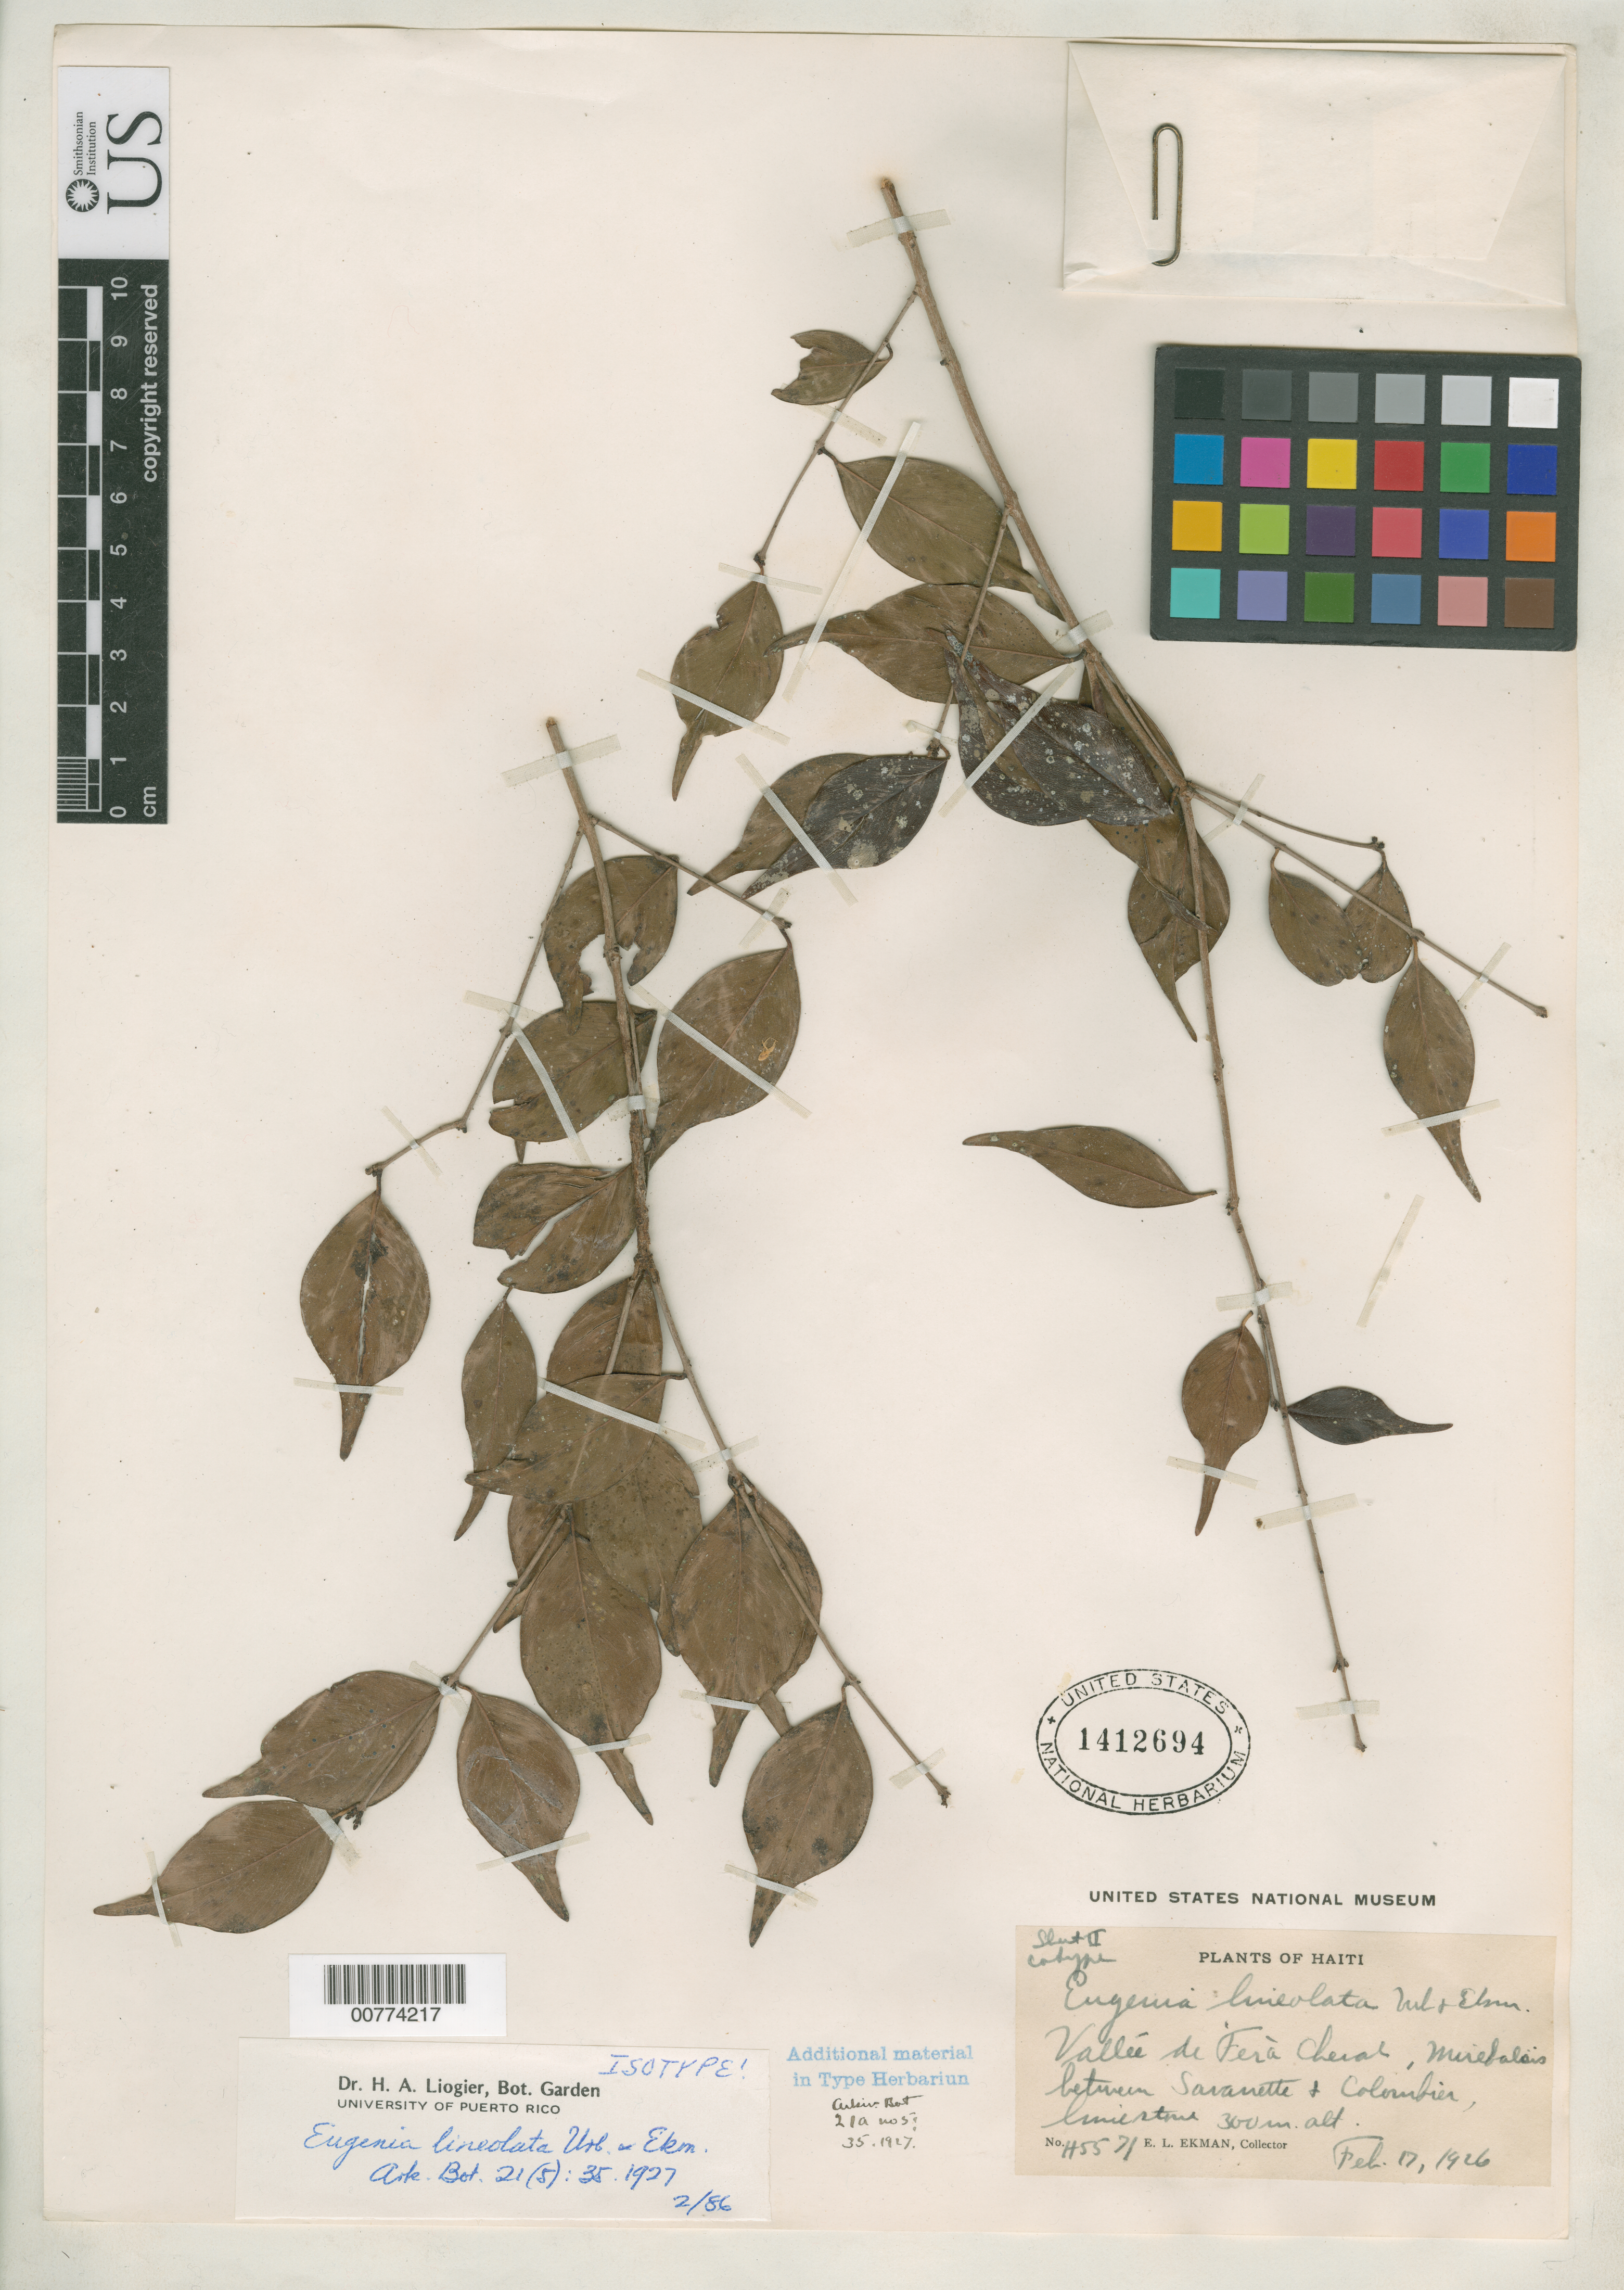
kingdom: Plantae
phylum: Tracheophyta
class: Magnoliopsida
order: Myrtales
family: Myrtaceae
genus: Eugenia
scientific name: Eugenia lineolata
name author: Urb. & Ekman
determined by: Liogier, Alain H.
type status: Isotype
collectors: E. L. Ekman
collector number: H 5571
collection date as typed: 17 Feb 1926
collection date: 1926-02-17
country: Haiti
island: Hispaniola Island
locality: Valleé de Ferà Cheval, Mirebalais, between Savanette and Colombier.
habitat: Limestone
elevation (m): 300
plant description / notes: Ark. Bot. 21a(5):35. 1927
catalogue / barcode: US 1412694